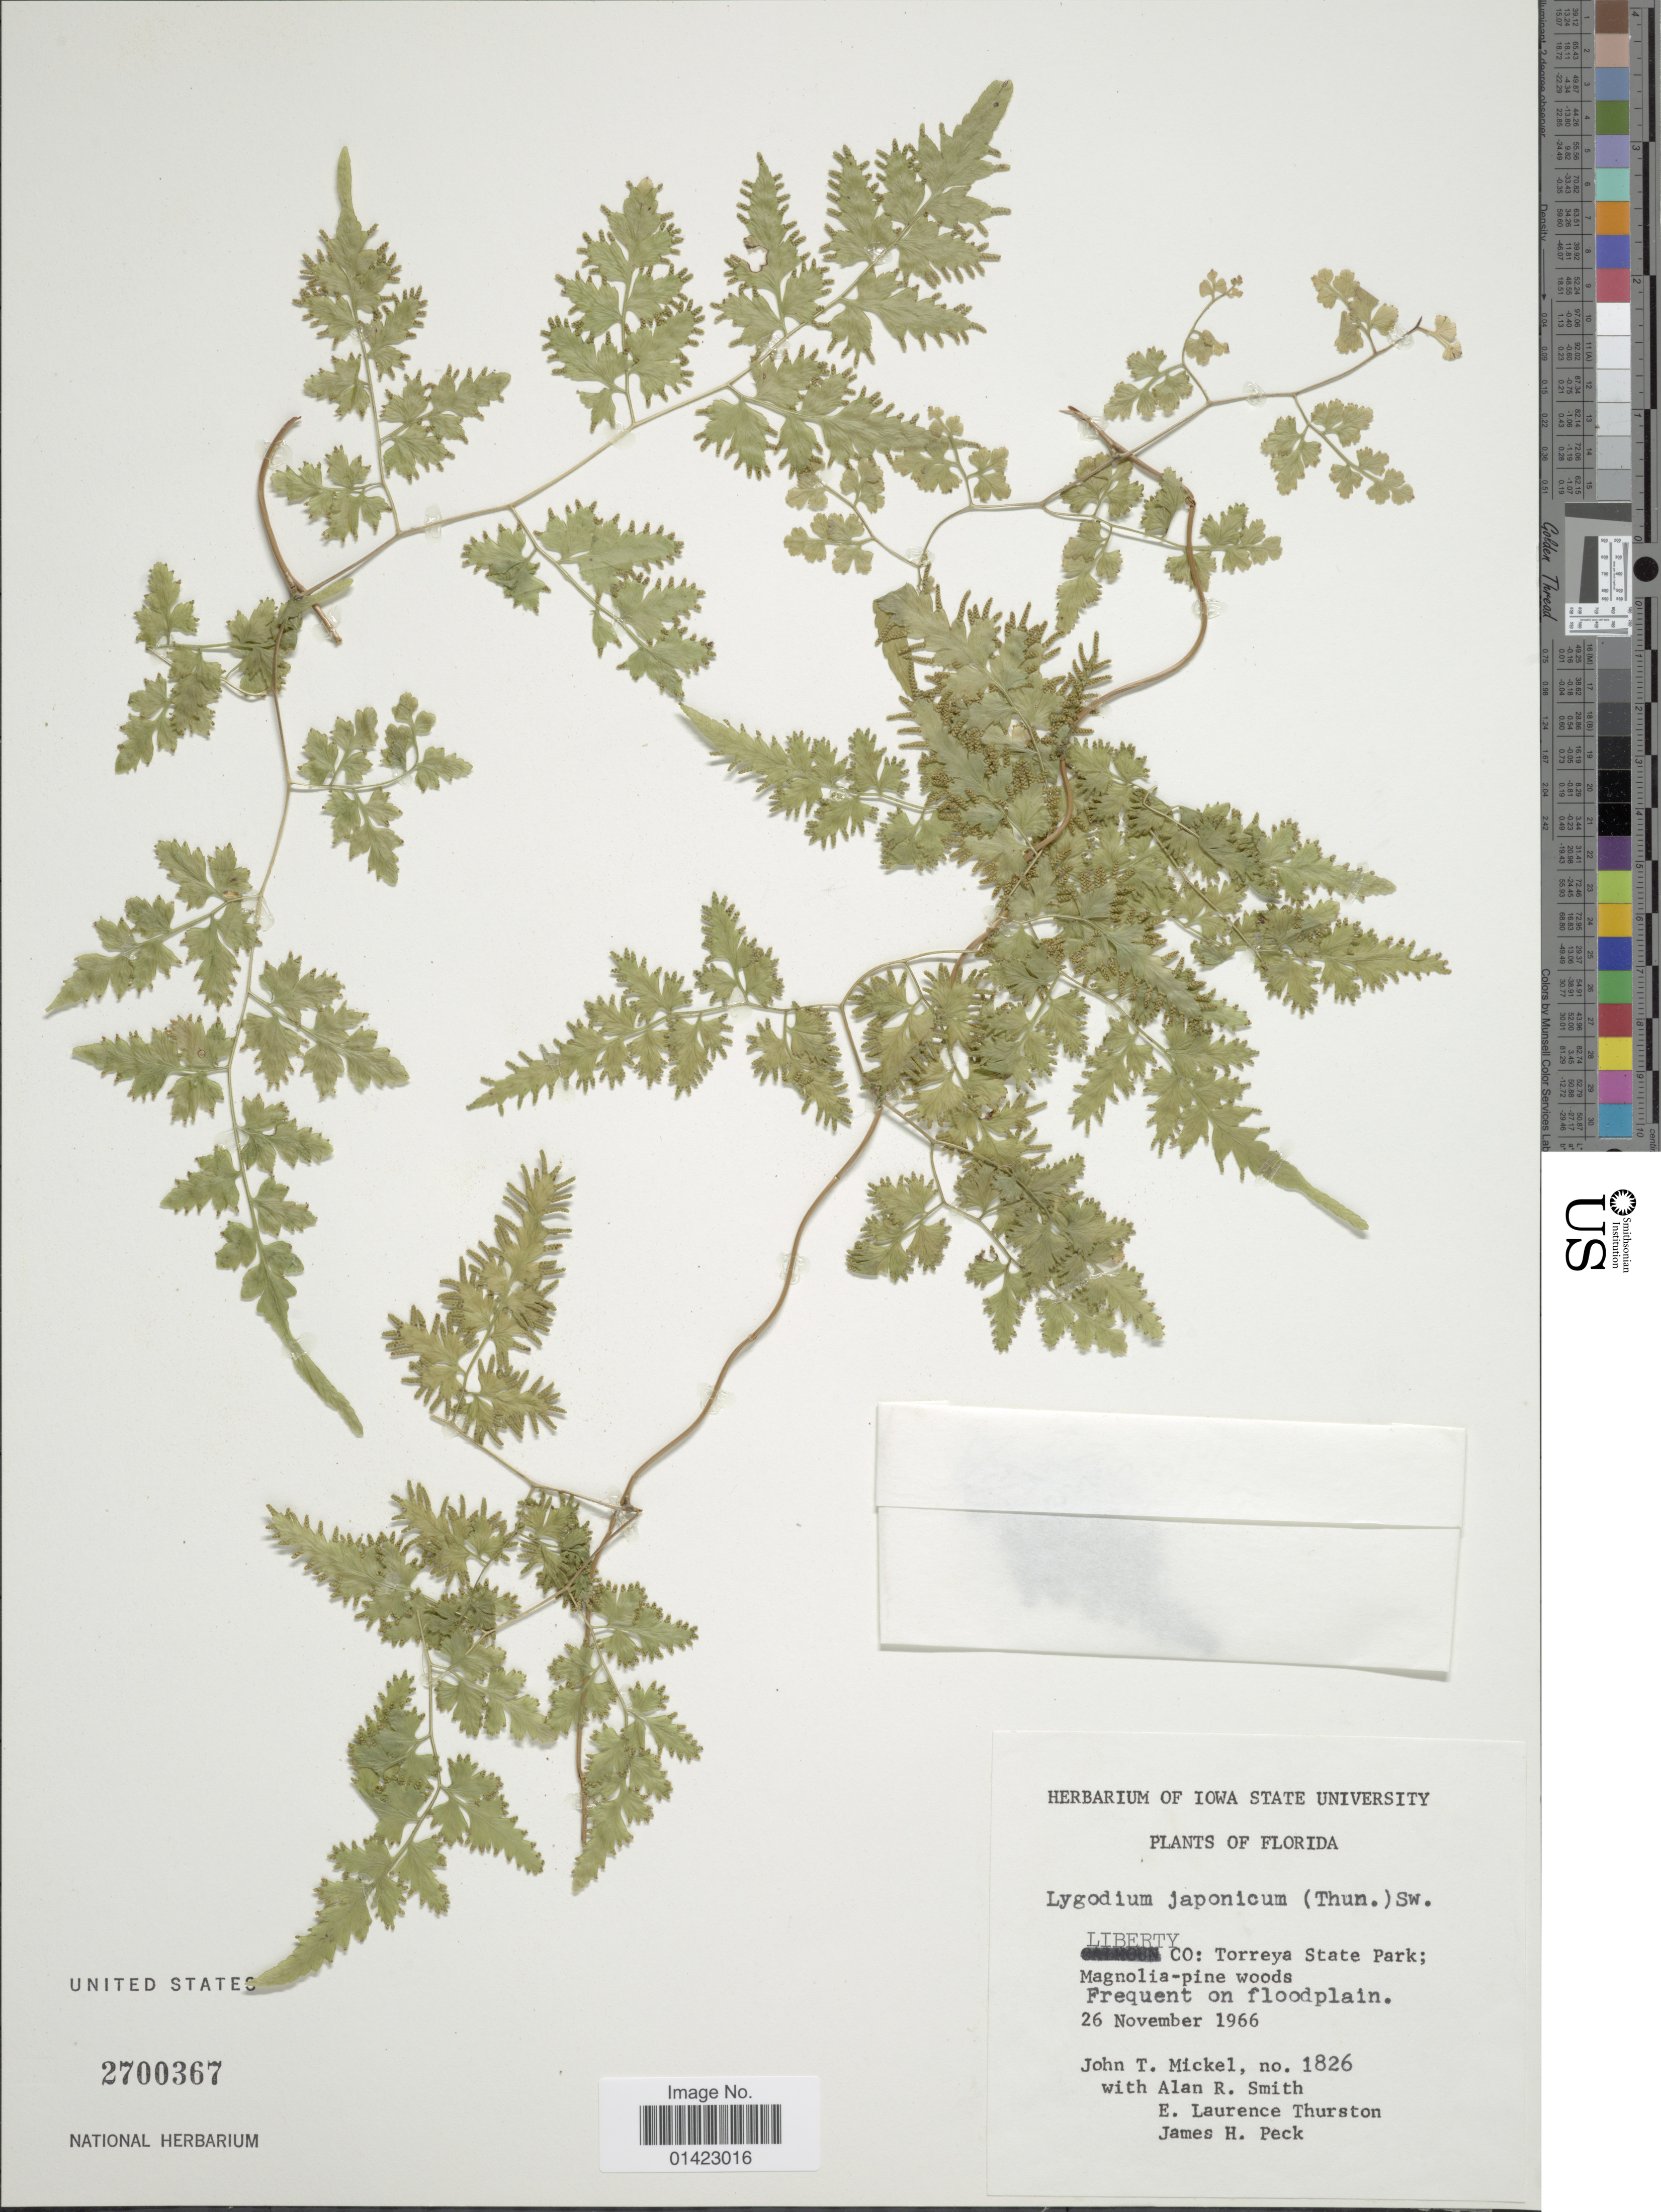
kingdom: Plantae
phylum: Tracheophyta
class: Polypodiopsida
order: Schizaeales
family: Lygodiaceae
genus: Lygodium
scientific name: Lygodium japonicum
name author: (Thunb.) Sw.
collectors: J. T. Mickel, A. R. Smith, E. Thurston & J. Peck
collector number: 1826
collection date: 1966-11-26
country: United States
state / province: Florida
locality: Florida, Liberty Co.: Torreya State Park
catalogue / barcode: US 2700367